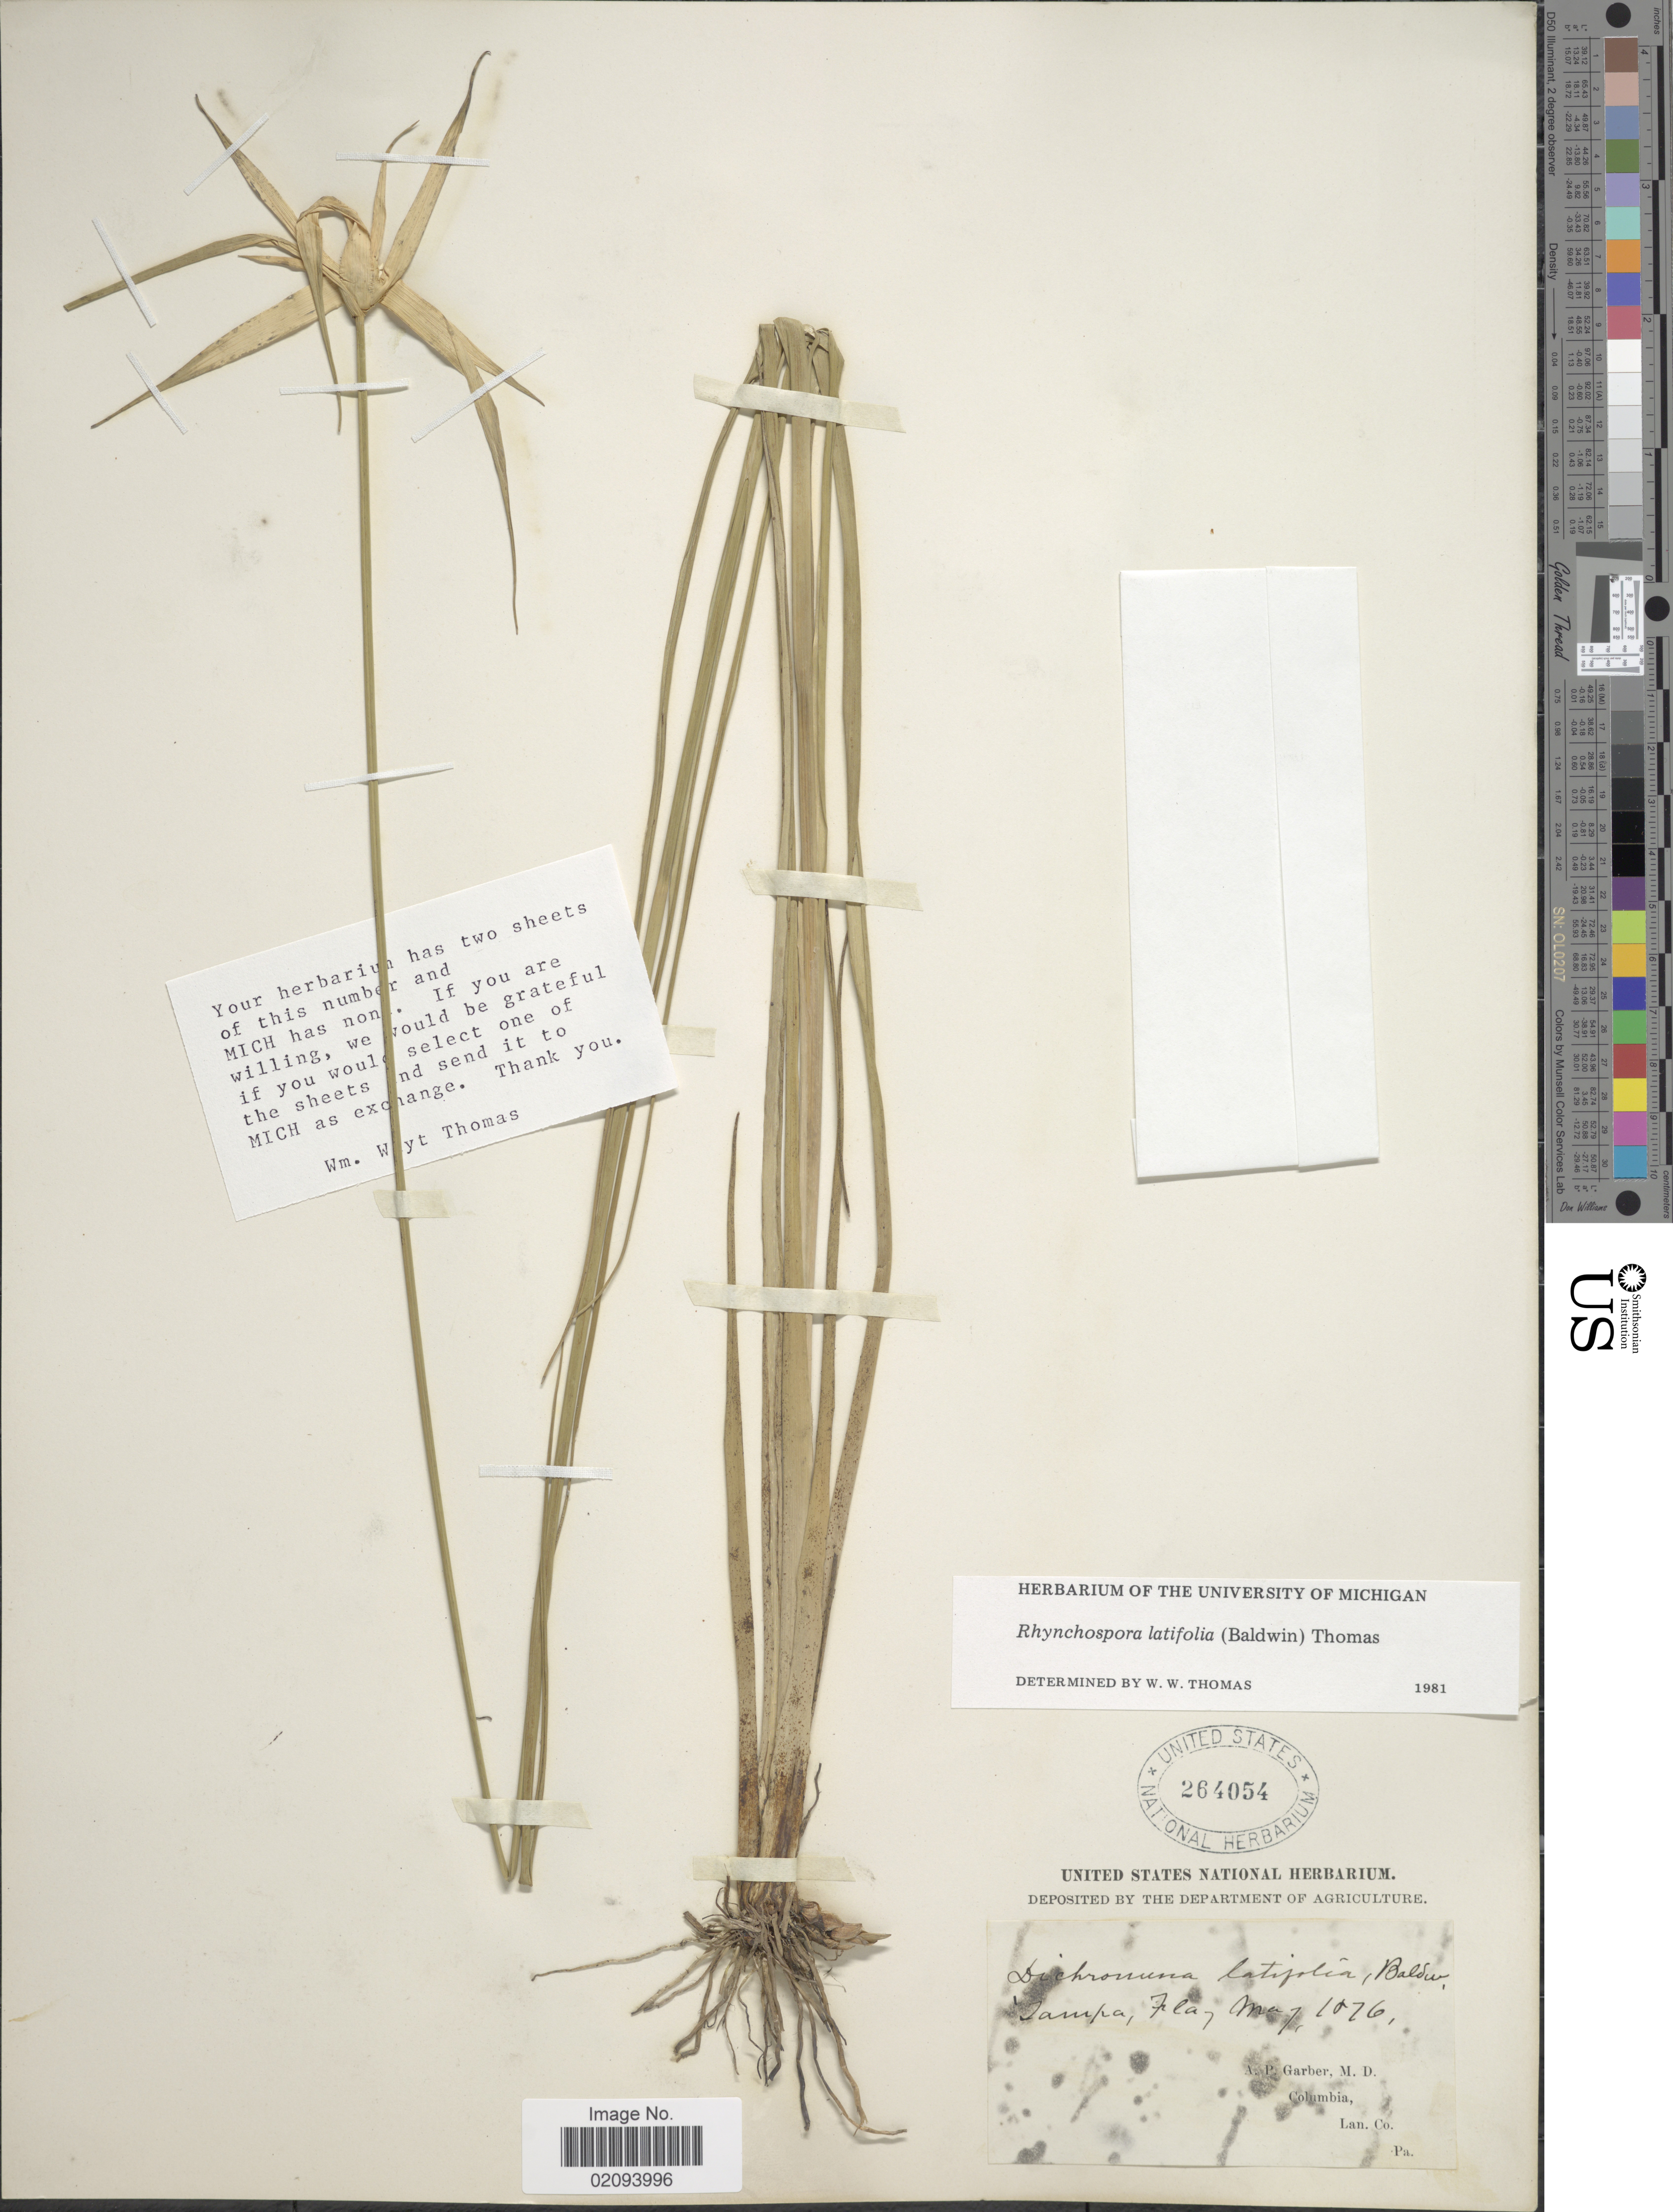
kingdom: Plantae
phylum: Tracheophyta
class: Liliopsida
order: Poales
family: Cyperaceae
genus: Rhynchospora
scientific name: Rhynchospora latifolia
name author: (Baldwin ex Elliott) W.W. Thomas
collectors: A. P. Garber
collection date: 1876-05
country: United States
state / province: Florida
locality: Tampa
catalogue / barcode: US 264054